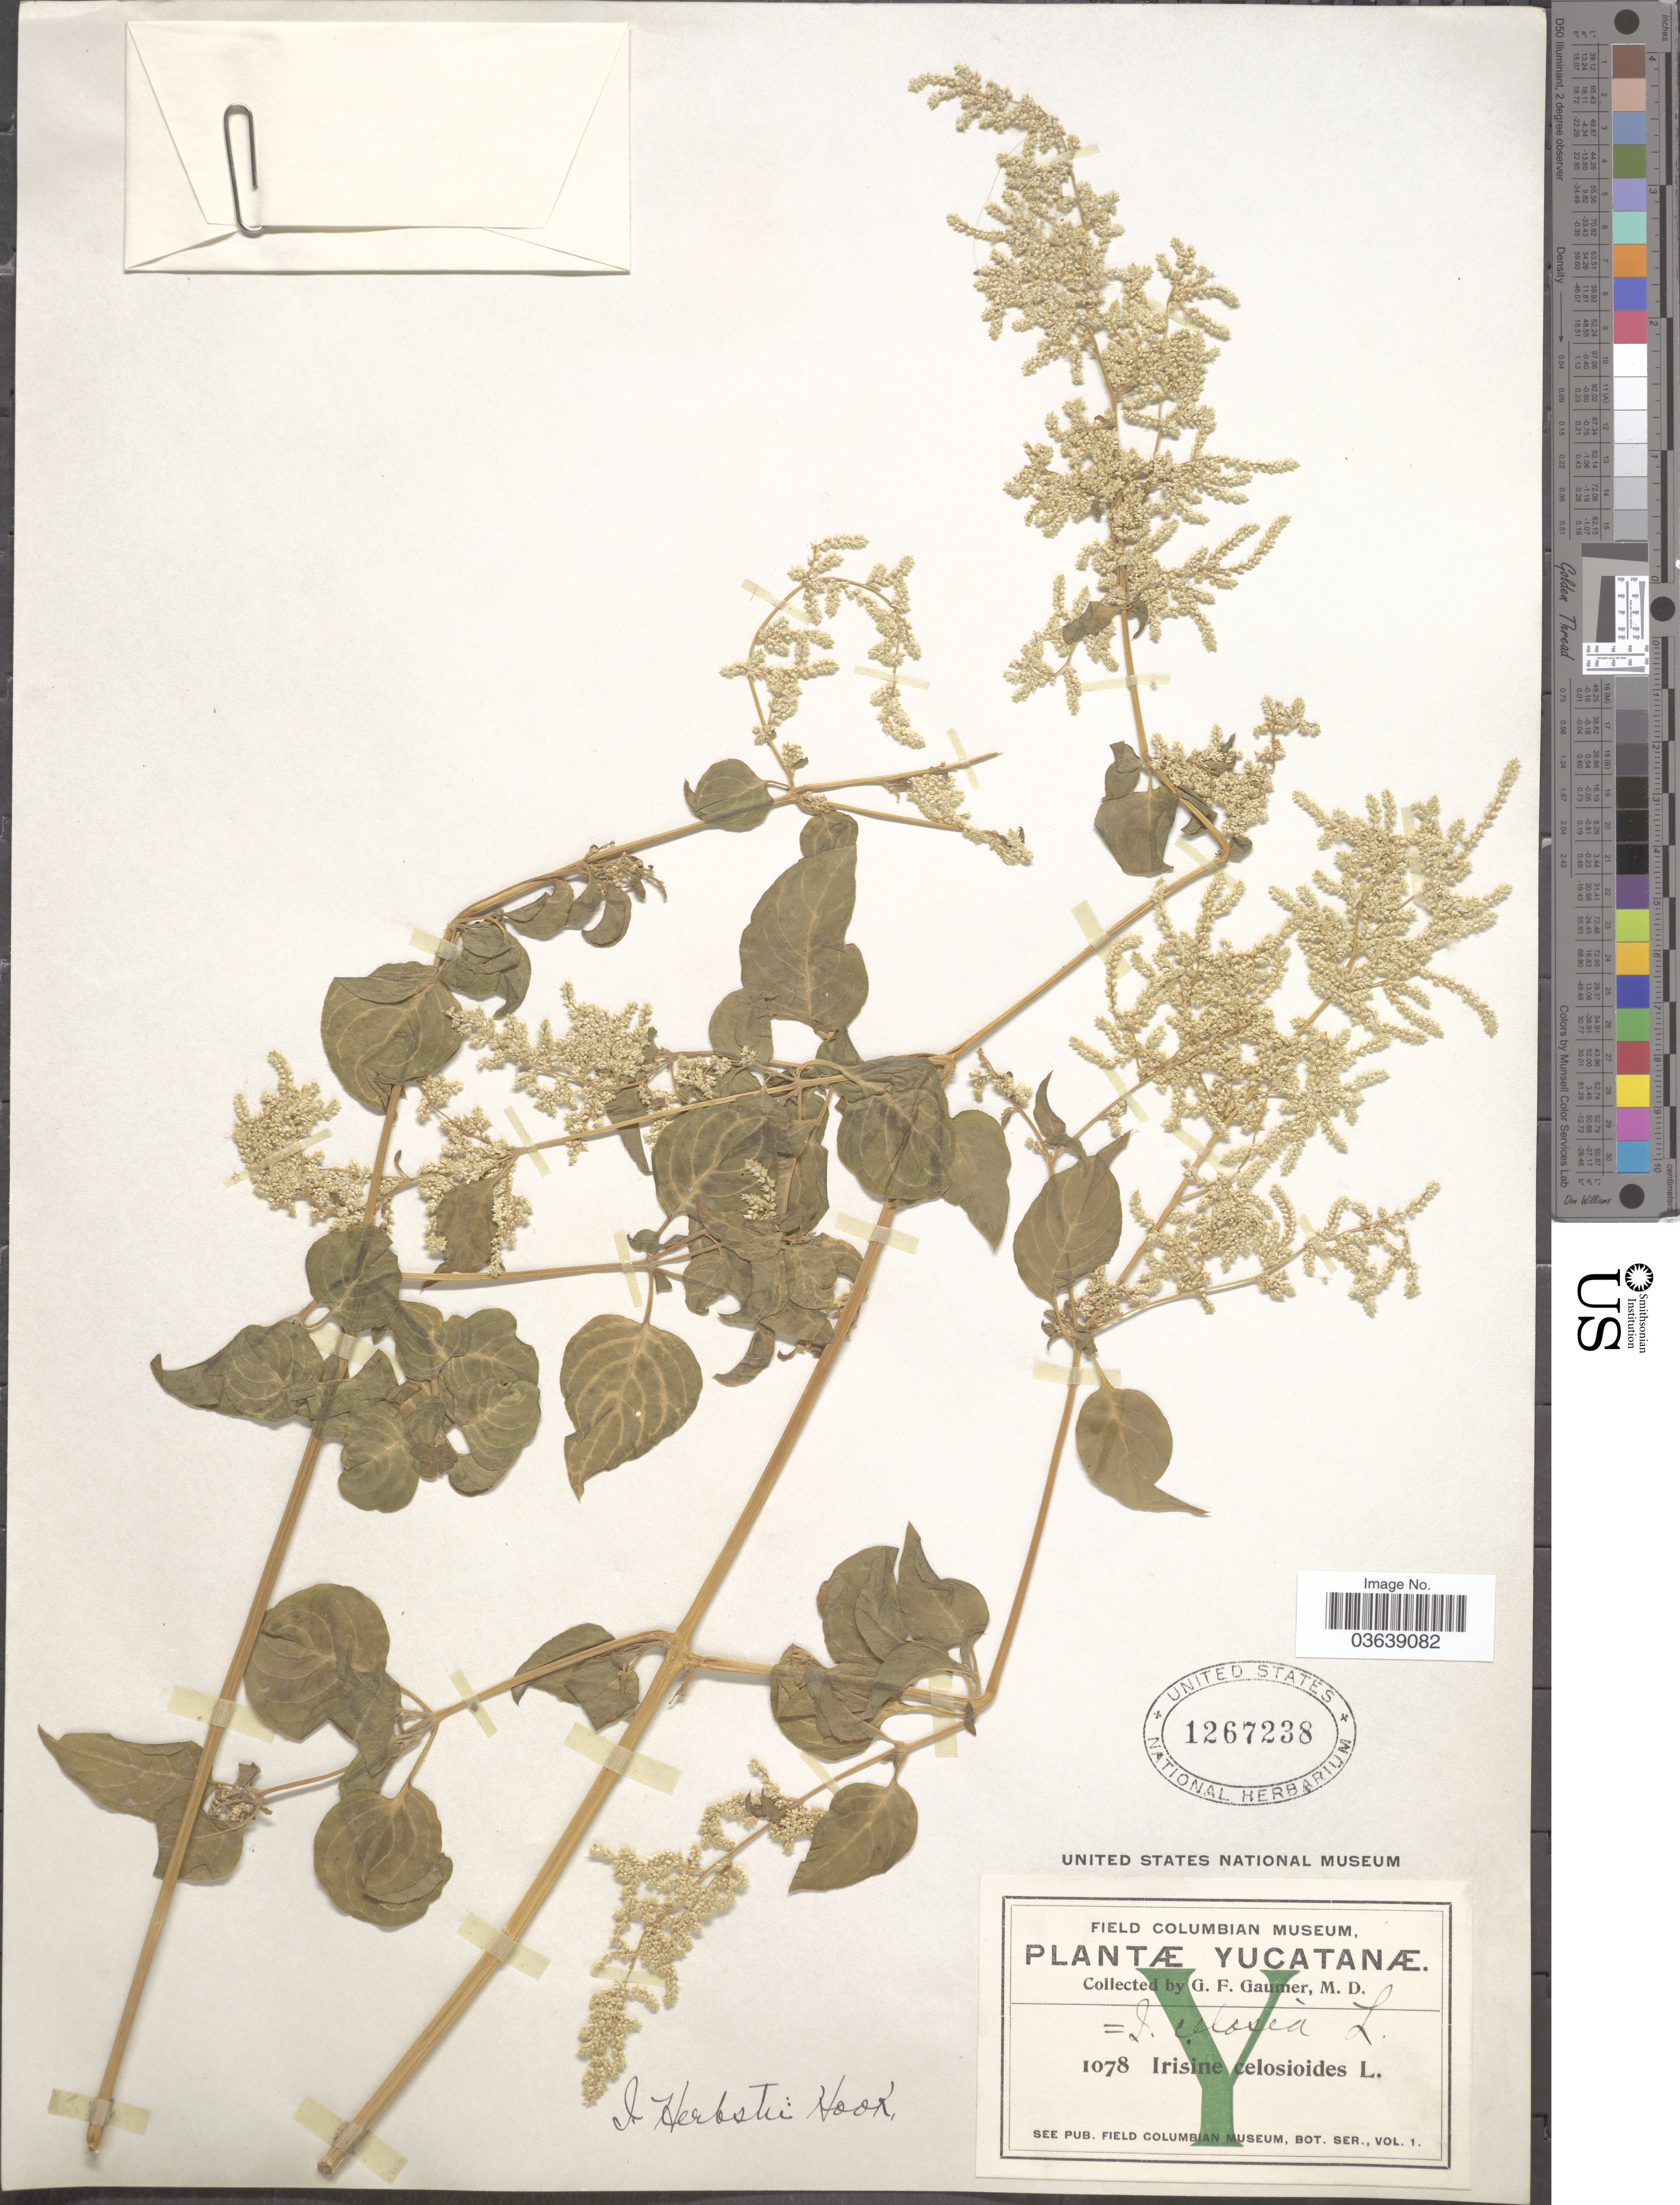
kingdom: Plantae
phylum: Tracheophyta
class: Magnoliopsida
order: Caryophyllales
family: Amaranthaceae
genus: Iresine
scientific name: Iresine herbstii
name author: Hook.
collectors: G. F. Gaumer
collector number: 1078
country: Mexico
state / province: Yucatán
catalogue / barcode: US 1267238